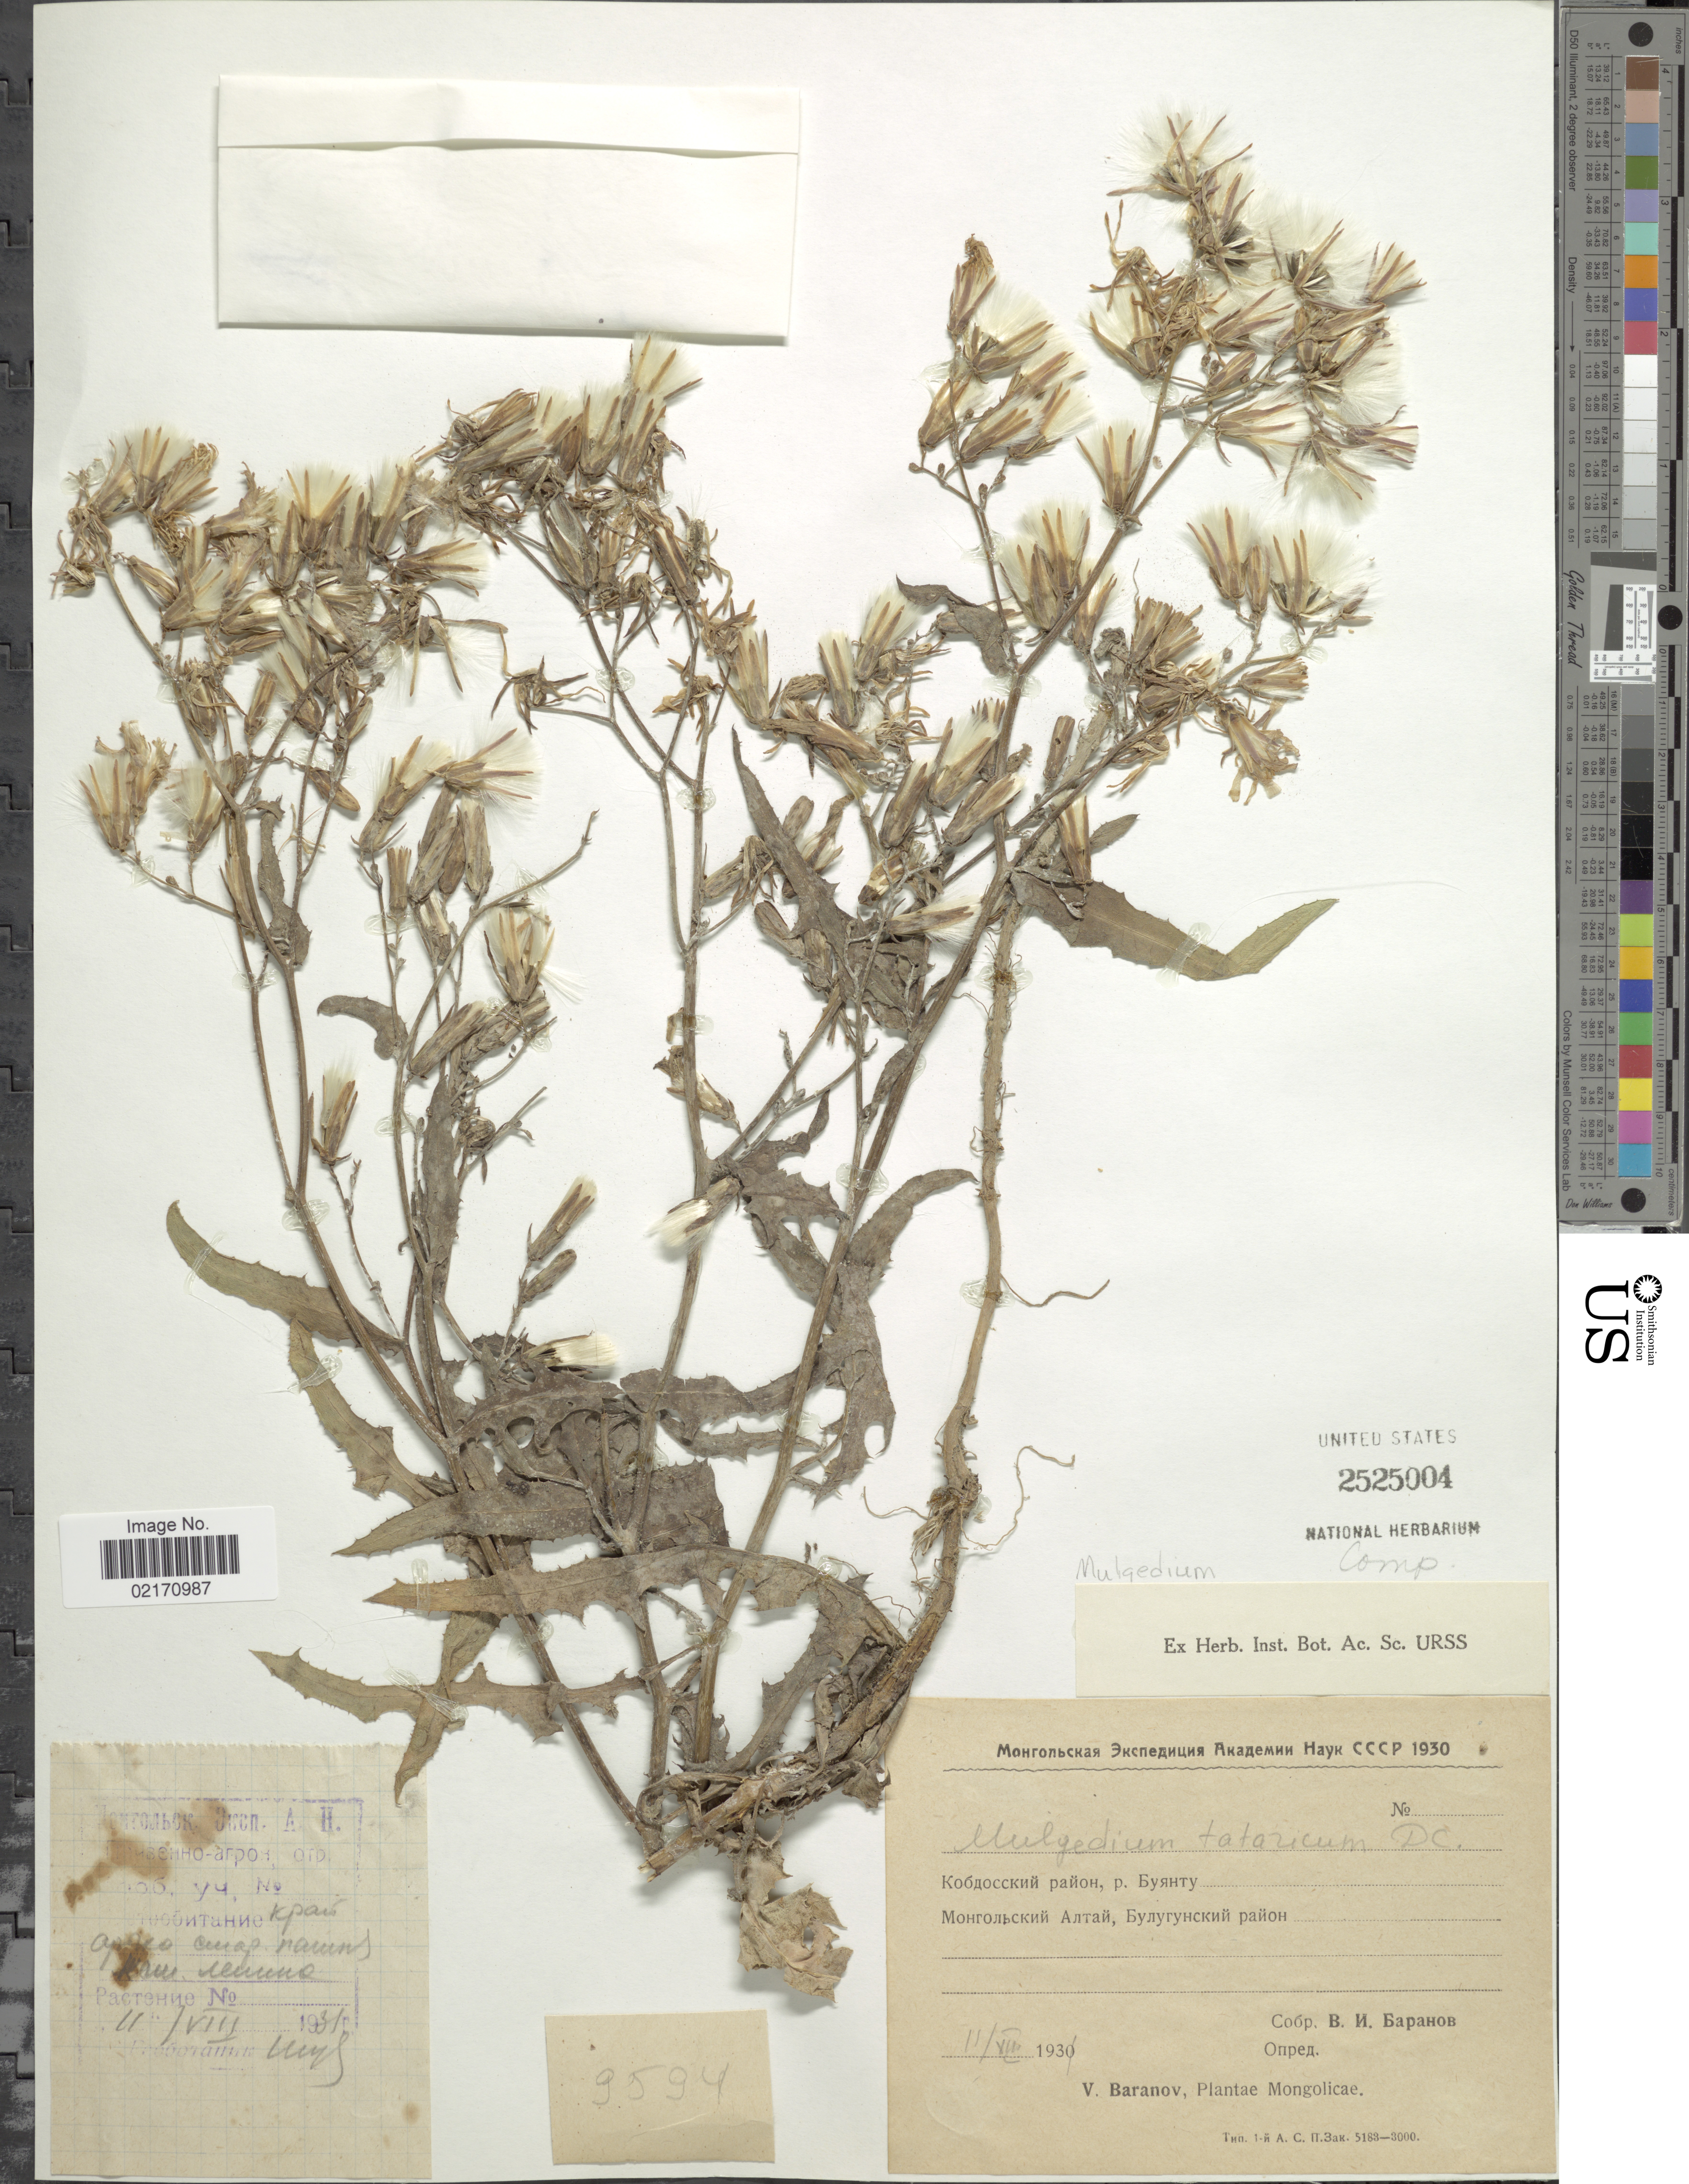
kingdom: Plantae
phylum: Tracheophyta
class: Magnoliopsida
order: Asterales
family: Asteraceae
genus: Mulgedium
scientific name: Mulgedium tataricum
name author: (L.) DC.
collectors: V. Baranov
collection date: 1931-08-11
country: Mongolia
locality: Mongolicae, [Foreign script]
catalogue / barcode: US 2525004